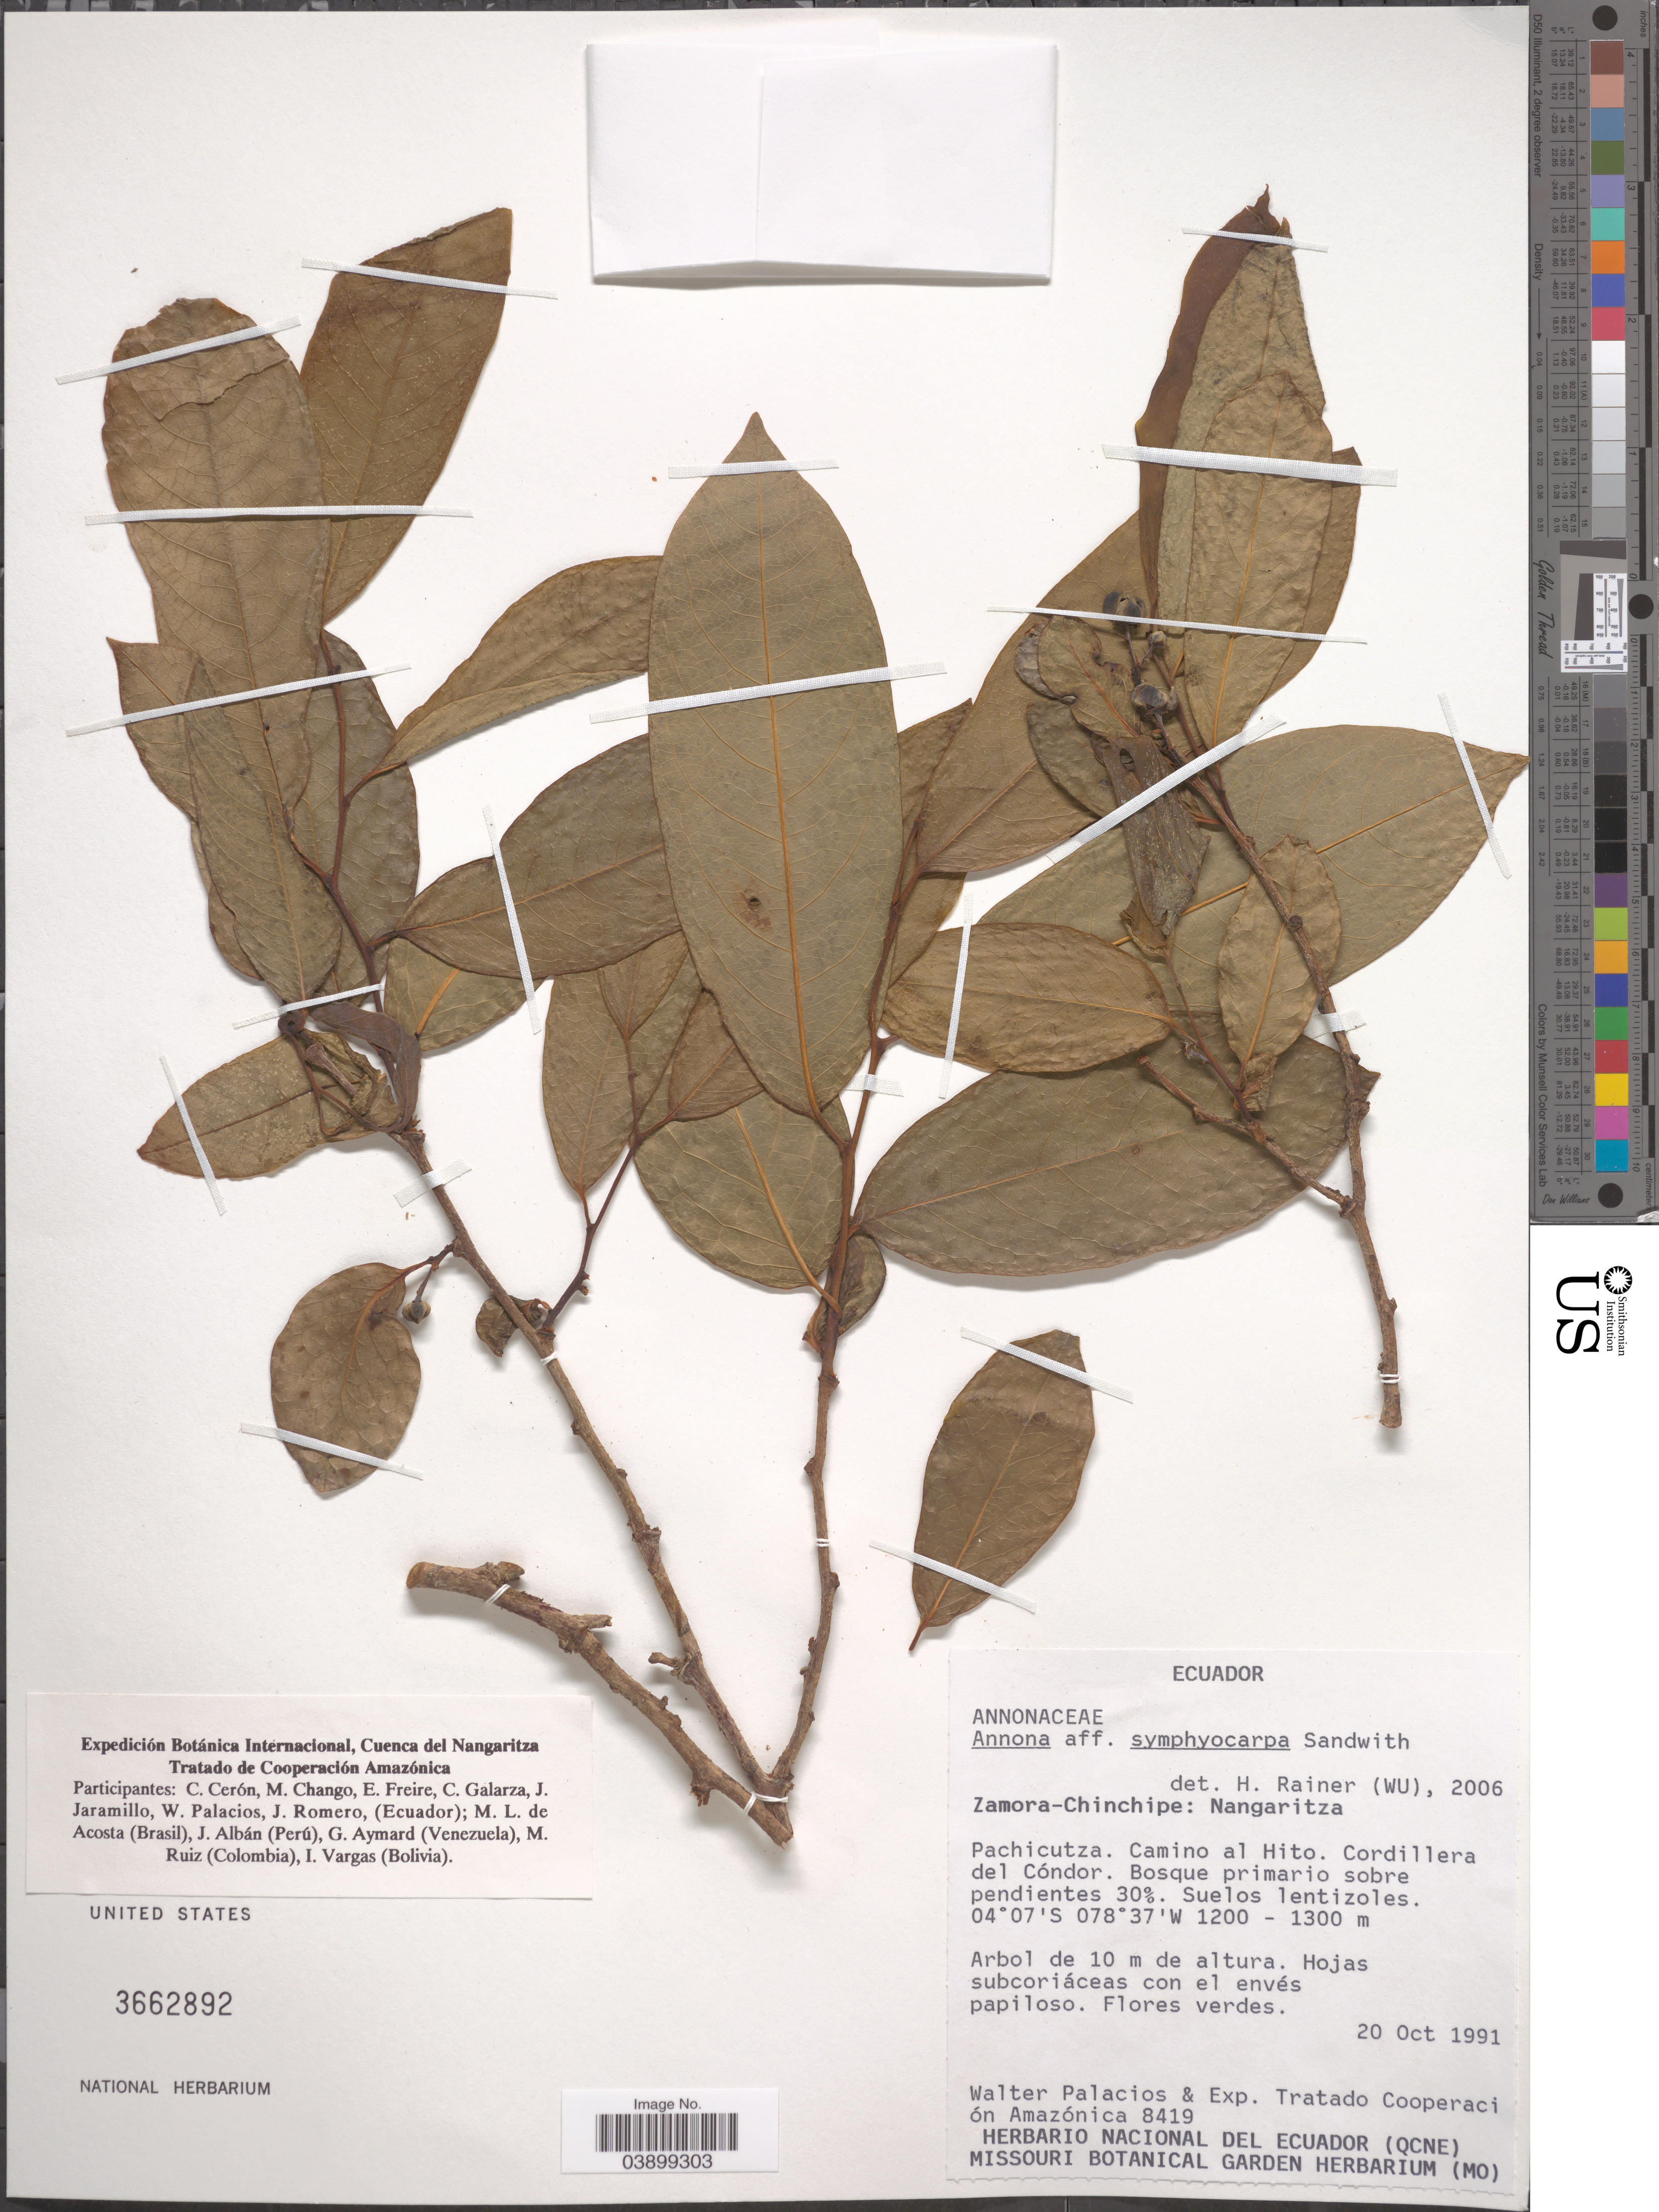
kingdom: Plantae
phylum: Tracheophyta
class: Magnoliopsida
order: Magnoliales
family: Annonaceae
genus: Annona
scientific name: Annona symphyocarpa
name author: Sandwith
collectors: W. Palacios & Exp. Tratado Cooperación Amazónica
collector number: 8419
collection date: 1991-10-20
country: Ecuador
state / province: Zamora-Chinchipe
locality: Nangaritza. Pachicutza. Camino al Hito. Cordillera del Cóndor.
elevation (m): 1200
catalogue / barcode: US 3662892